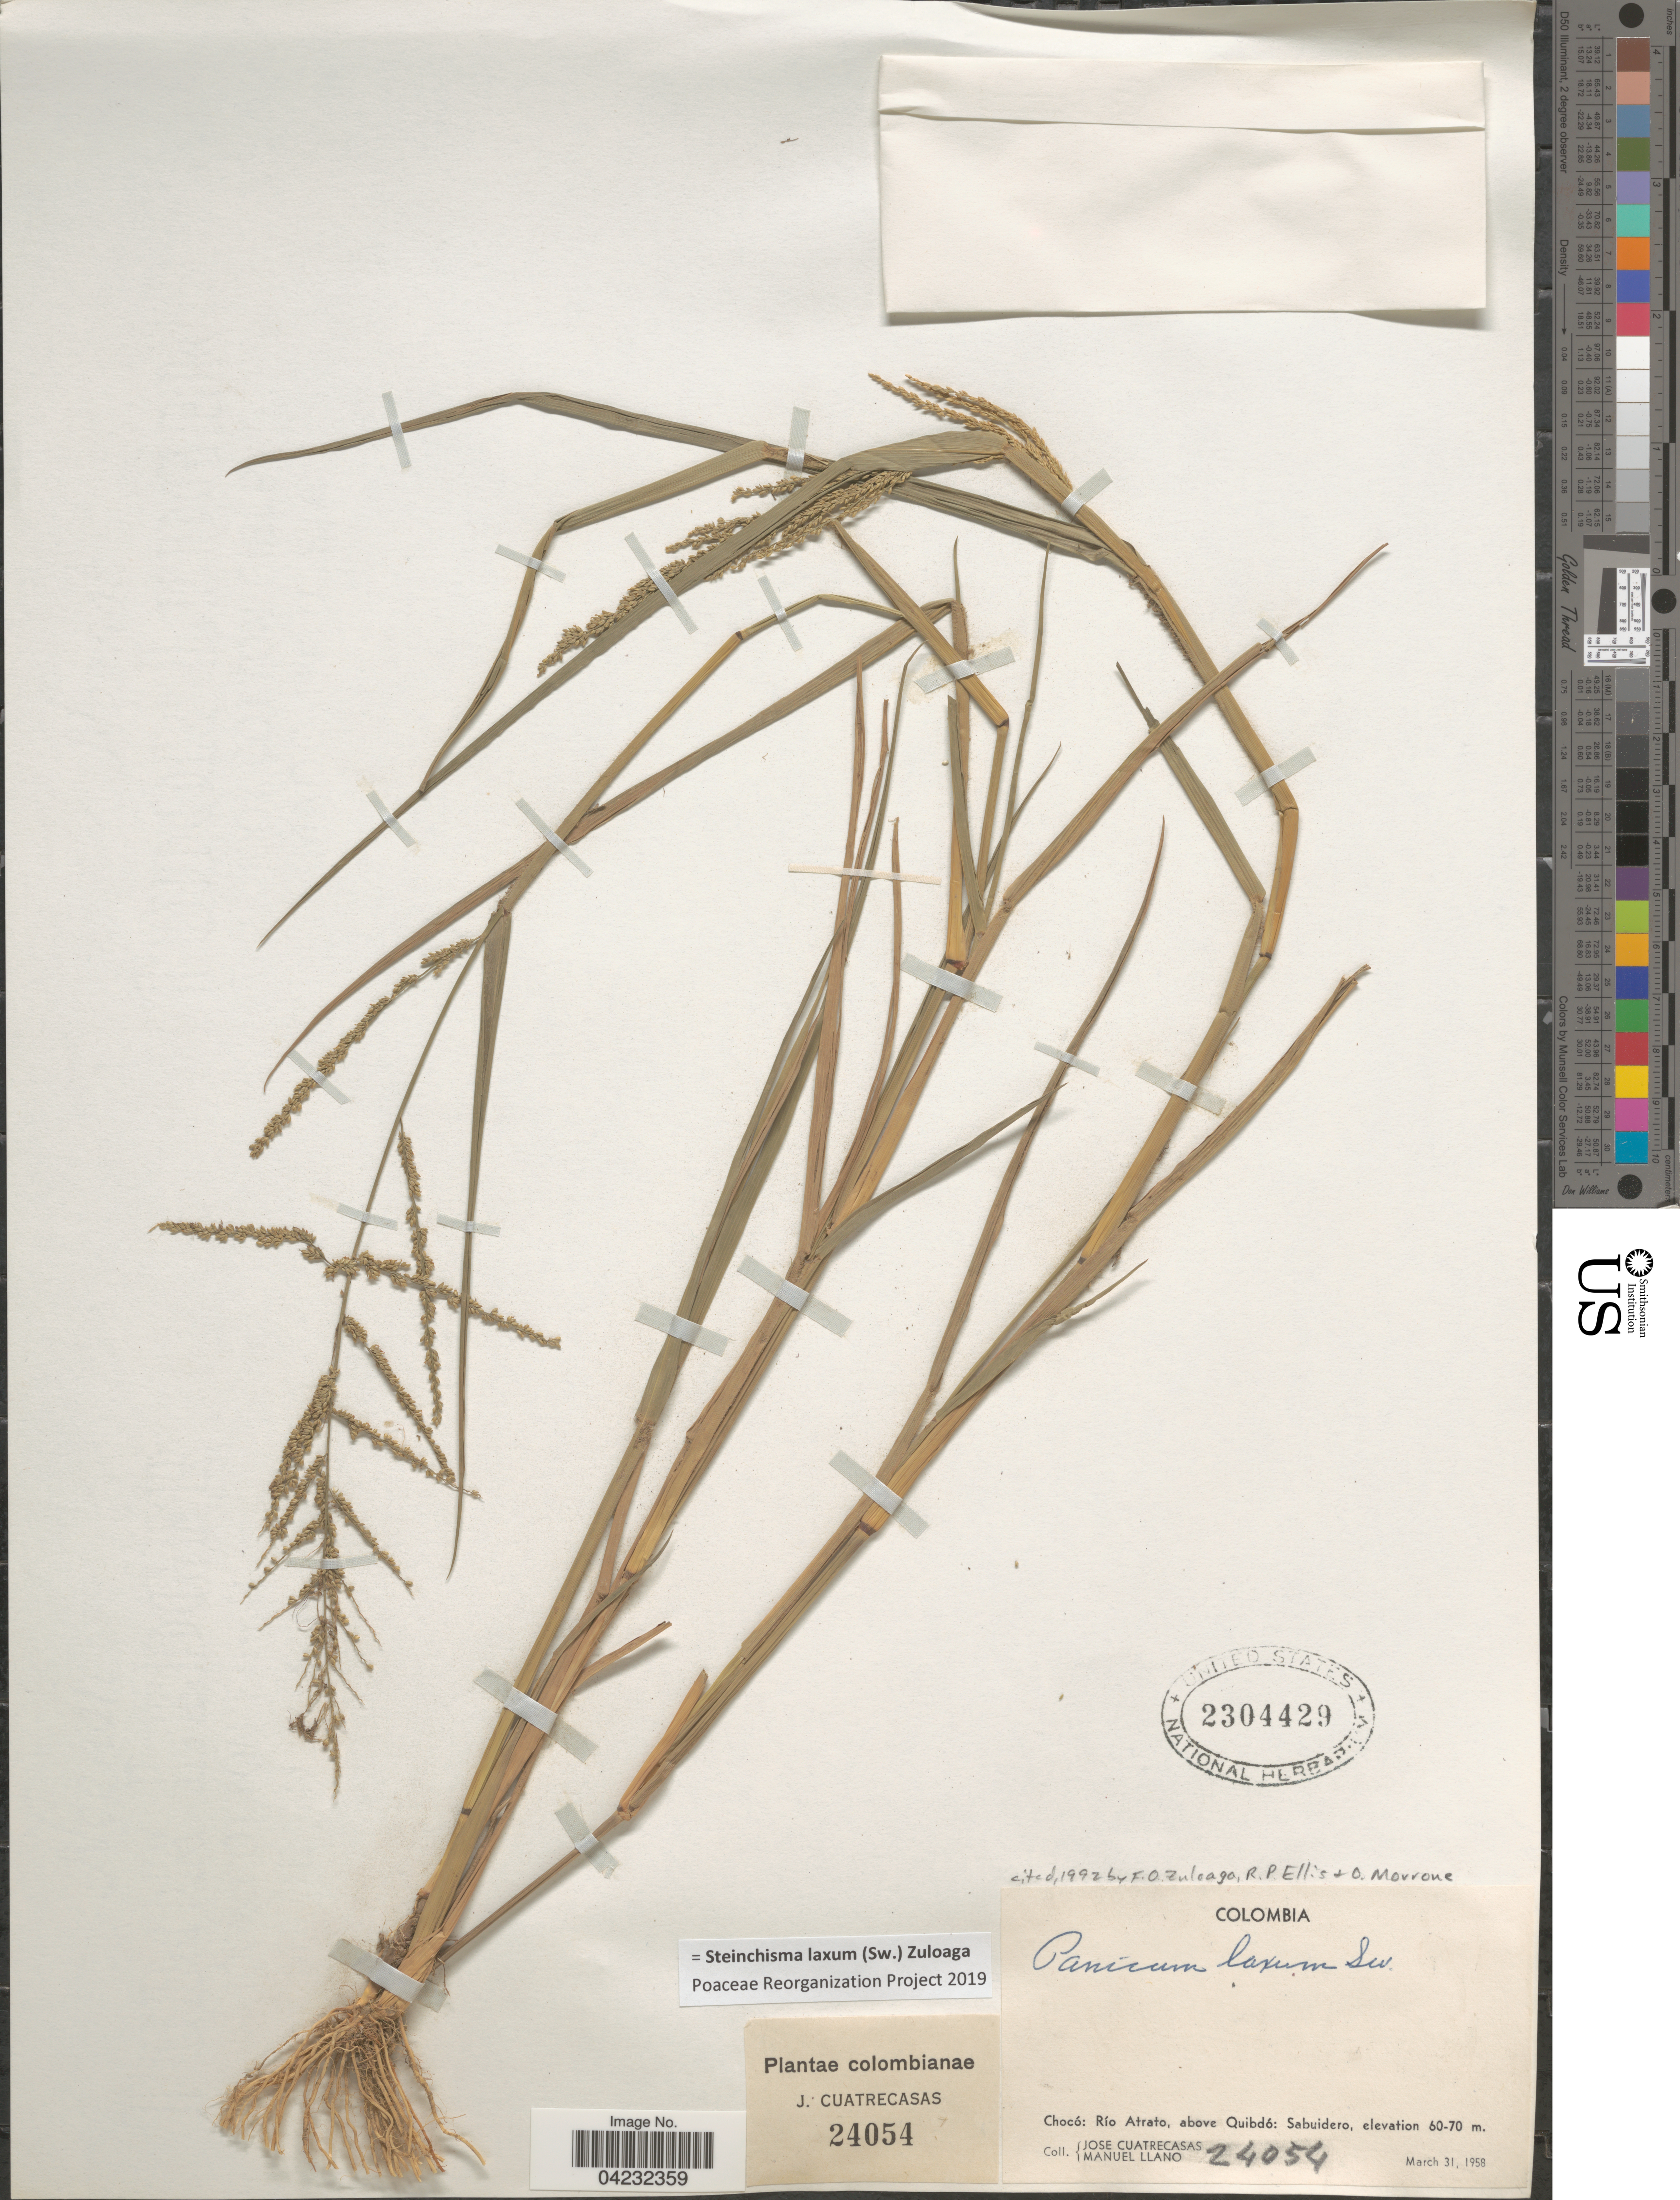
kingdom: Plantae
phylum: Tracheophyta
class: Liliopsida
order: Poales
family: Poaceae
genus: Steinchisma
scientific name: Steinchisma laxum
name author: (Sw.) Zuloaga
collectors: J. Cuatrecasas & M. Llano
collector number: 24054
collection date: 1958-03-31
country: Colombia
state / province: Chocó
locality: Río Atrato, above Quibdó: Sabuidero.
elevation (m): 60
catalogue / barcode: US 2304429